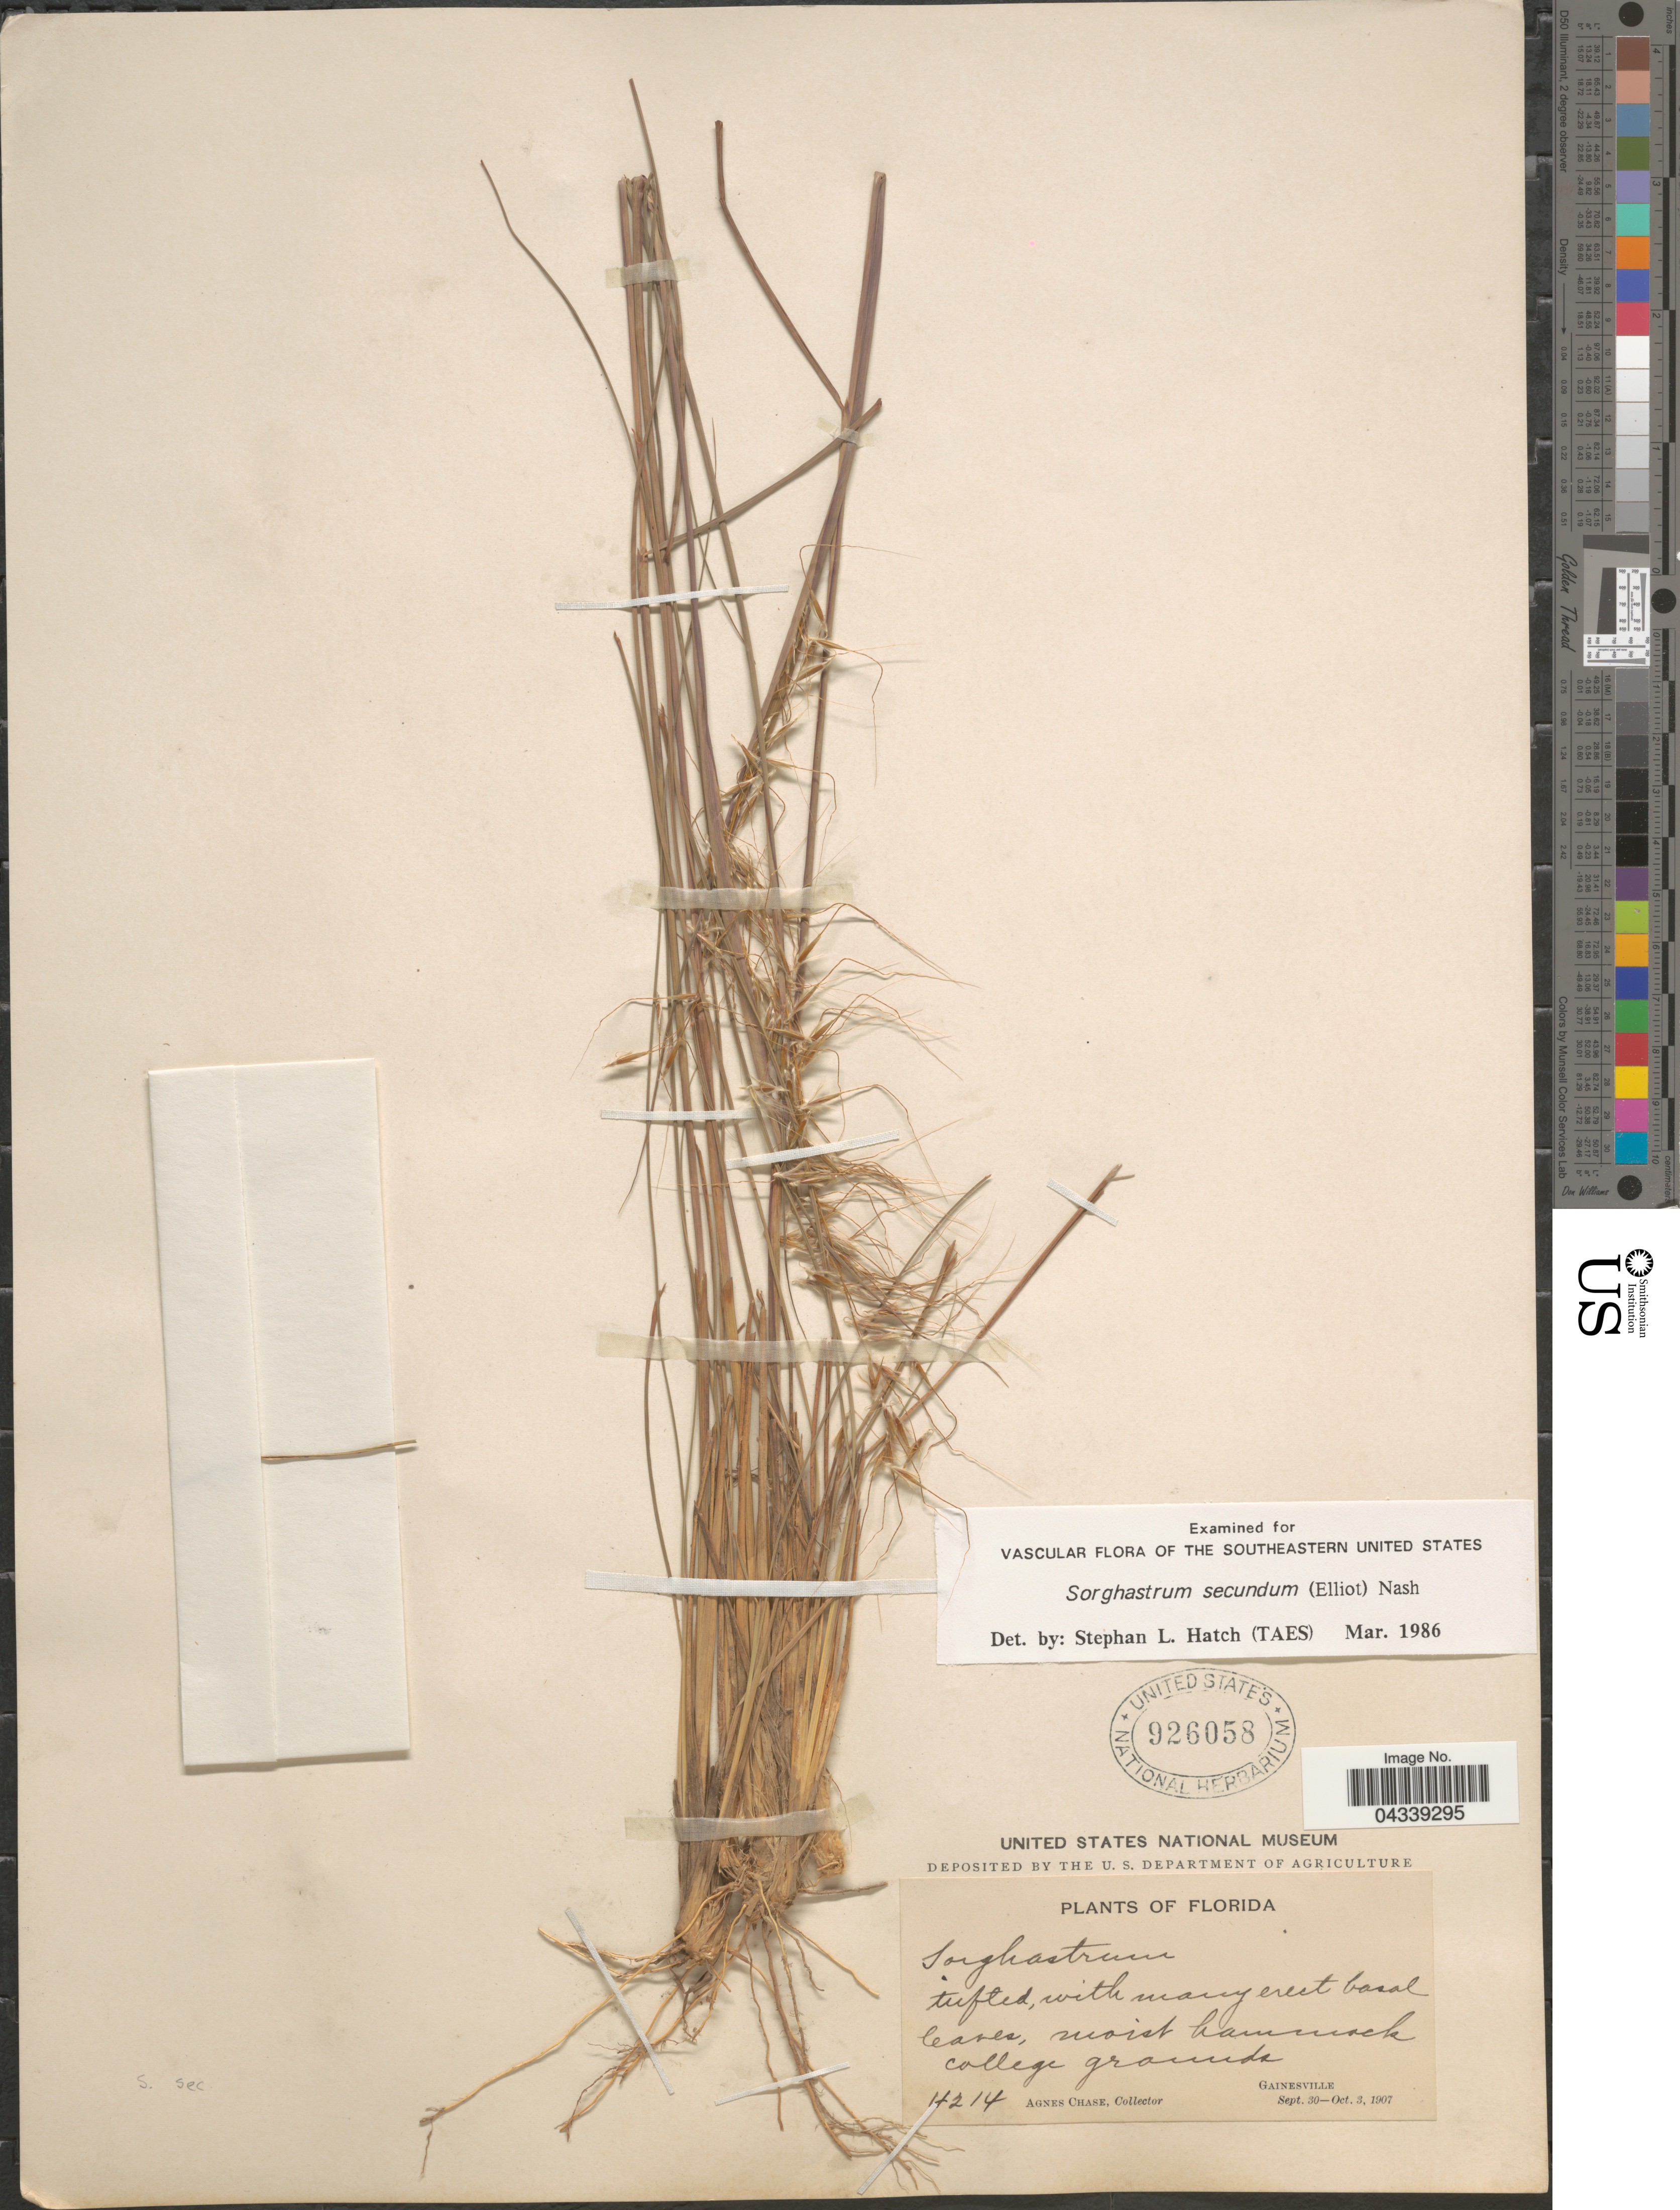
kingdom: Plantae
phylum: Tracheophyta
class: Liliopsida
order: Poales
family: Poaceae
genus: Sorghastrum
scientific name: Sorghastrum secundum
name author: (Elliott) Nash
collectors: A. Chase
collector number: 4214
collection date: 1907-09-30/1907-10-03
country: United States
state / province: Florida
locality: Gainesville.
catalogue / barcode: US 926058